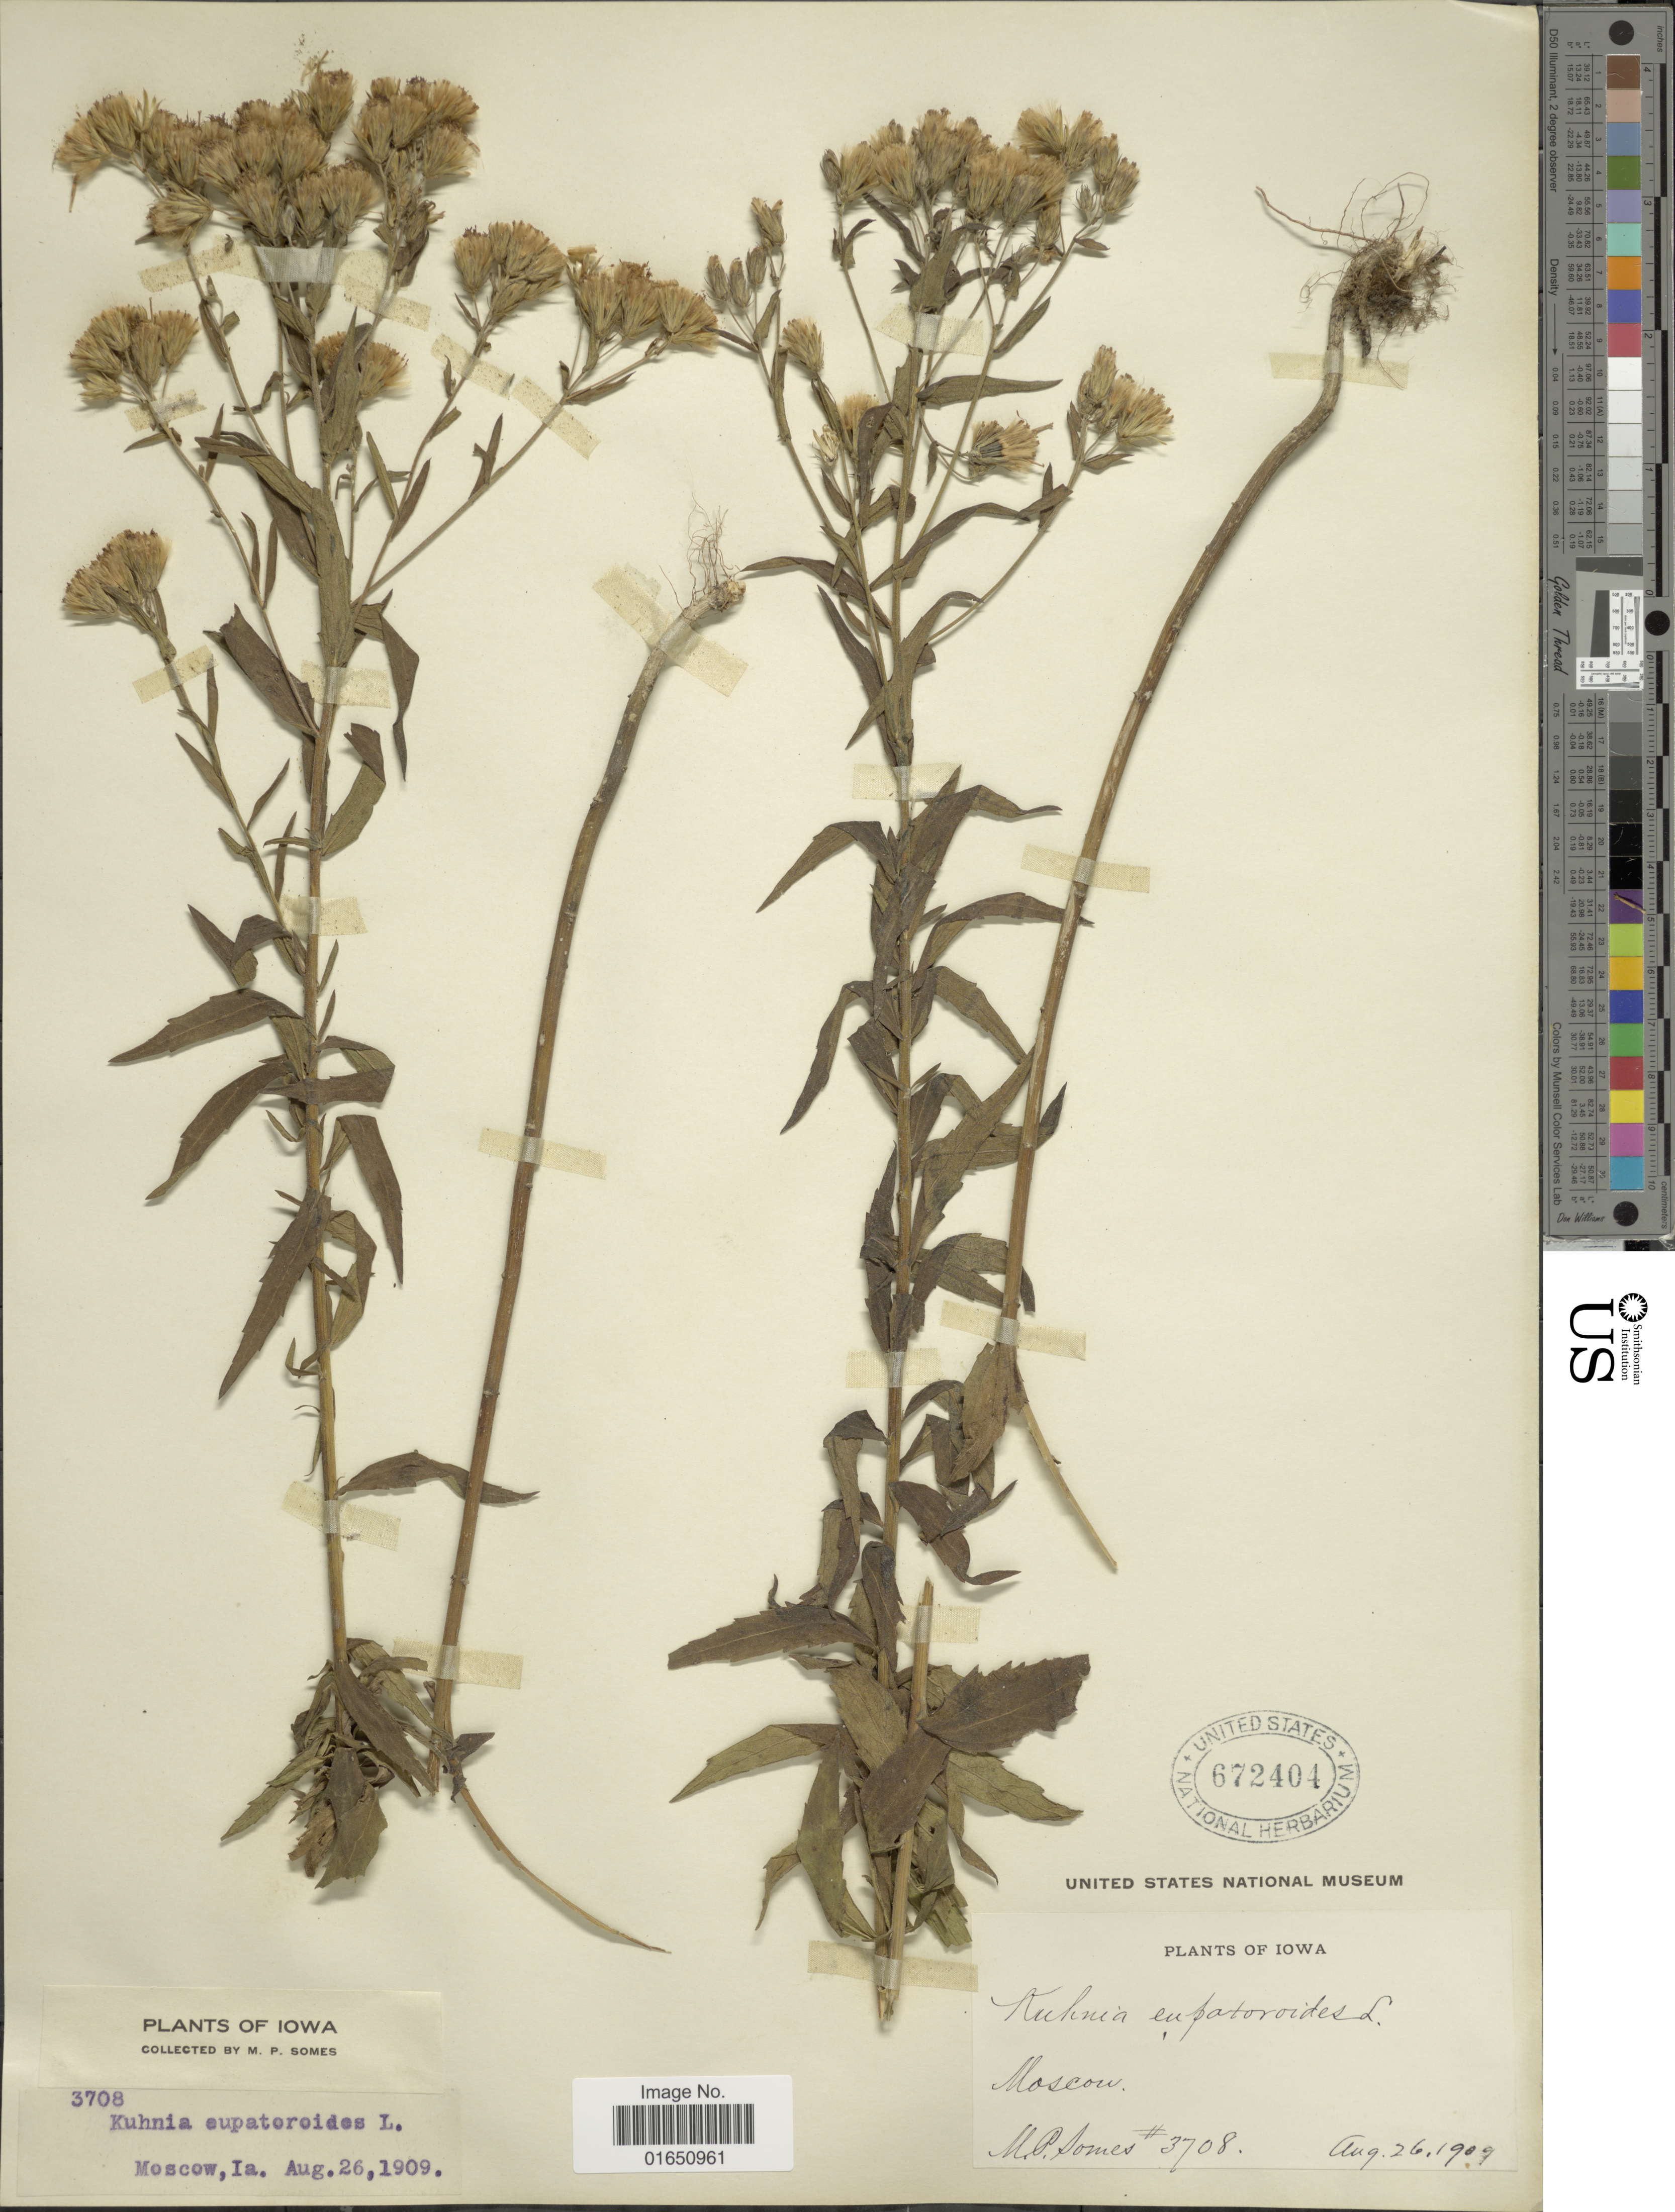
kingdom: Plantae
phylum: Tracheophyta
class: Magnoliopsida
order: Asterales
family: Asteraceae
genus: Brickellia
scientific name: Brickellia eupatorioides var. corymbulosa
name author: (Torr. & A. Gray) Shinners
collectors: M. Somes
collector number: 3708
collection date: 1909-08-26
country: United States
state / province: Iowa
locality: Moscow, Ia.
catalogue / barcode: US 672404